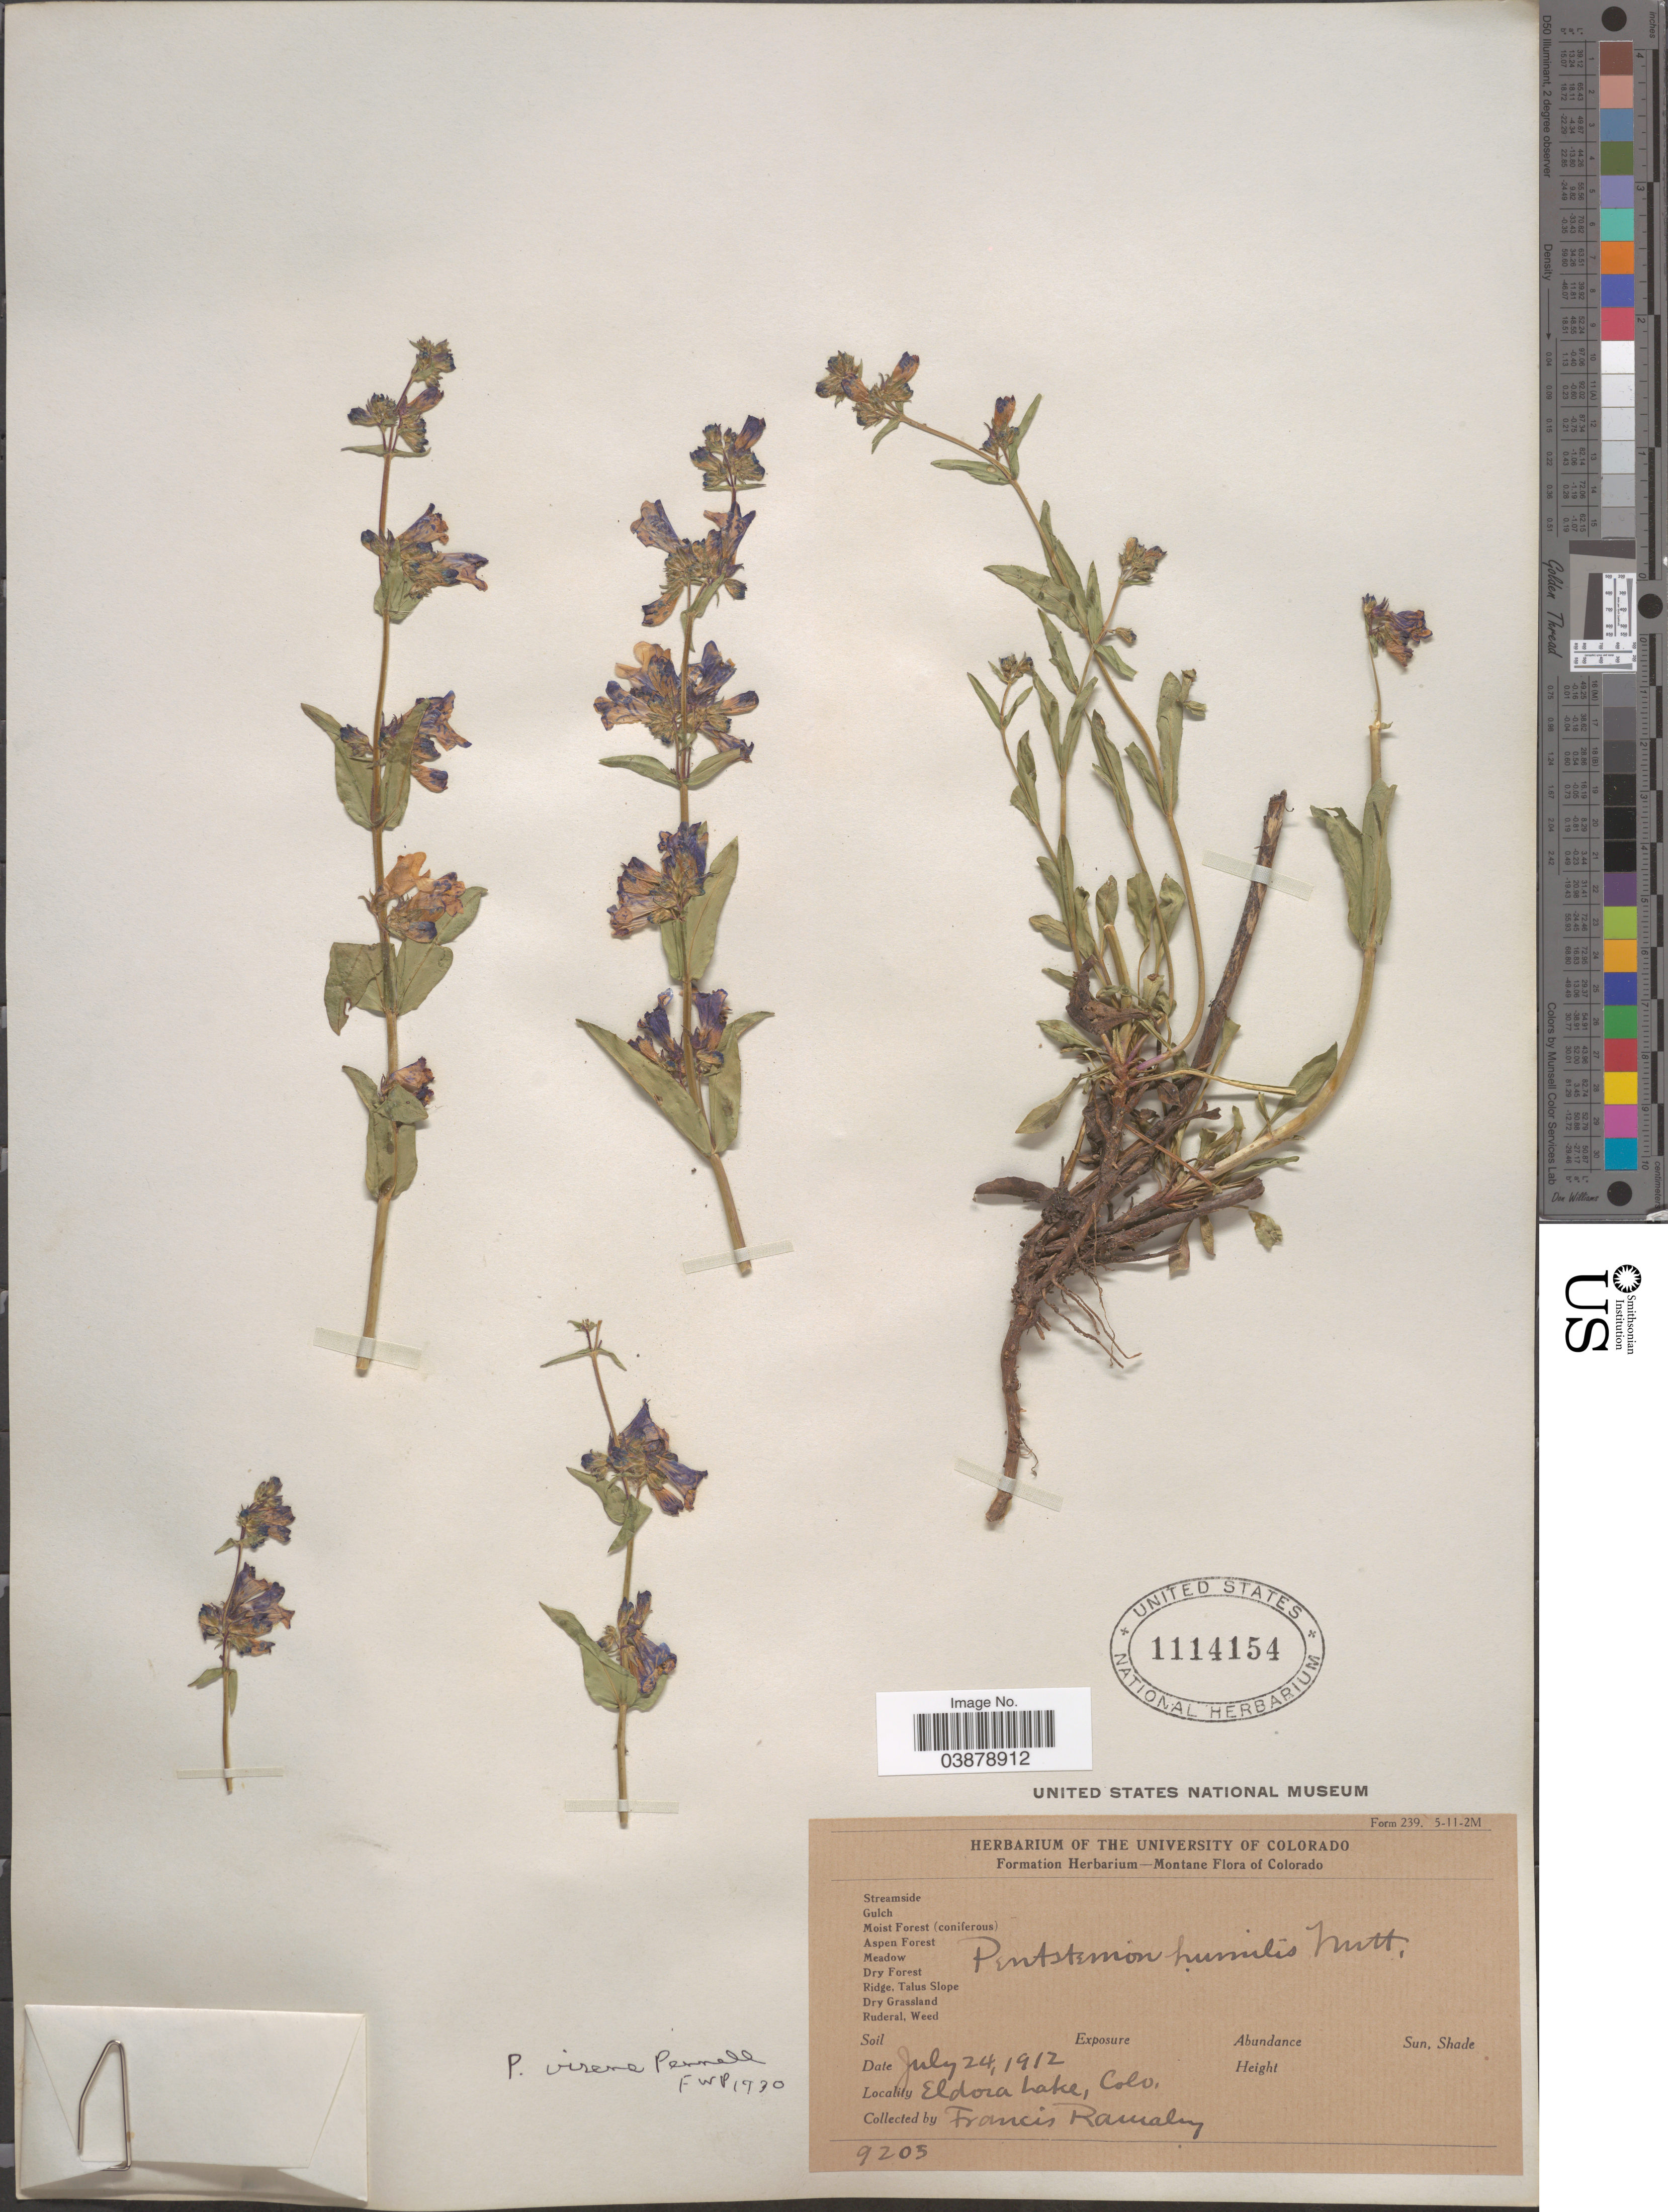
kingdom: Plantae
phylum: Tracheophyta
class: Magnoliopsida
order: Lamiales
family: Plantaginaceae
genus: Penstemon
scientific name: Penstemon virens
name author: Pennell ex Rydb.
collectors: F. Ramaley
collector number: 9205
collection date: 1912-07-24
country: United States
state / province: Colorado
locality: Montane Floa of Colorado. Eldora Lake.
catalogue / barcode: US 1114154